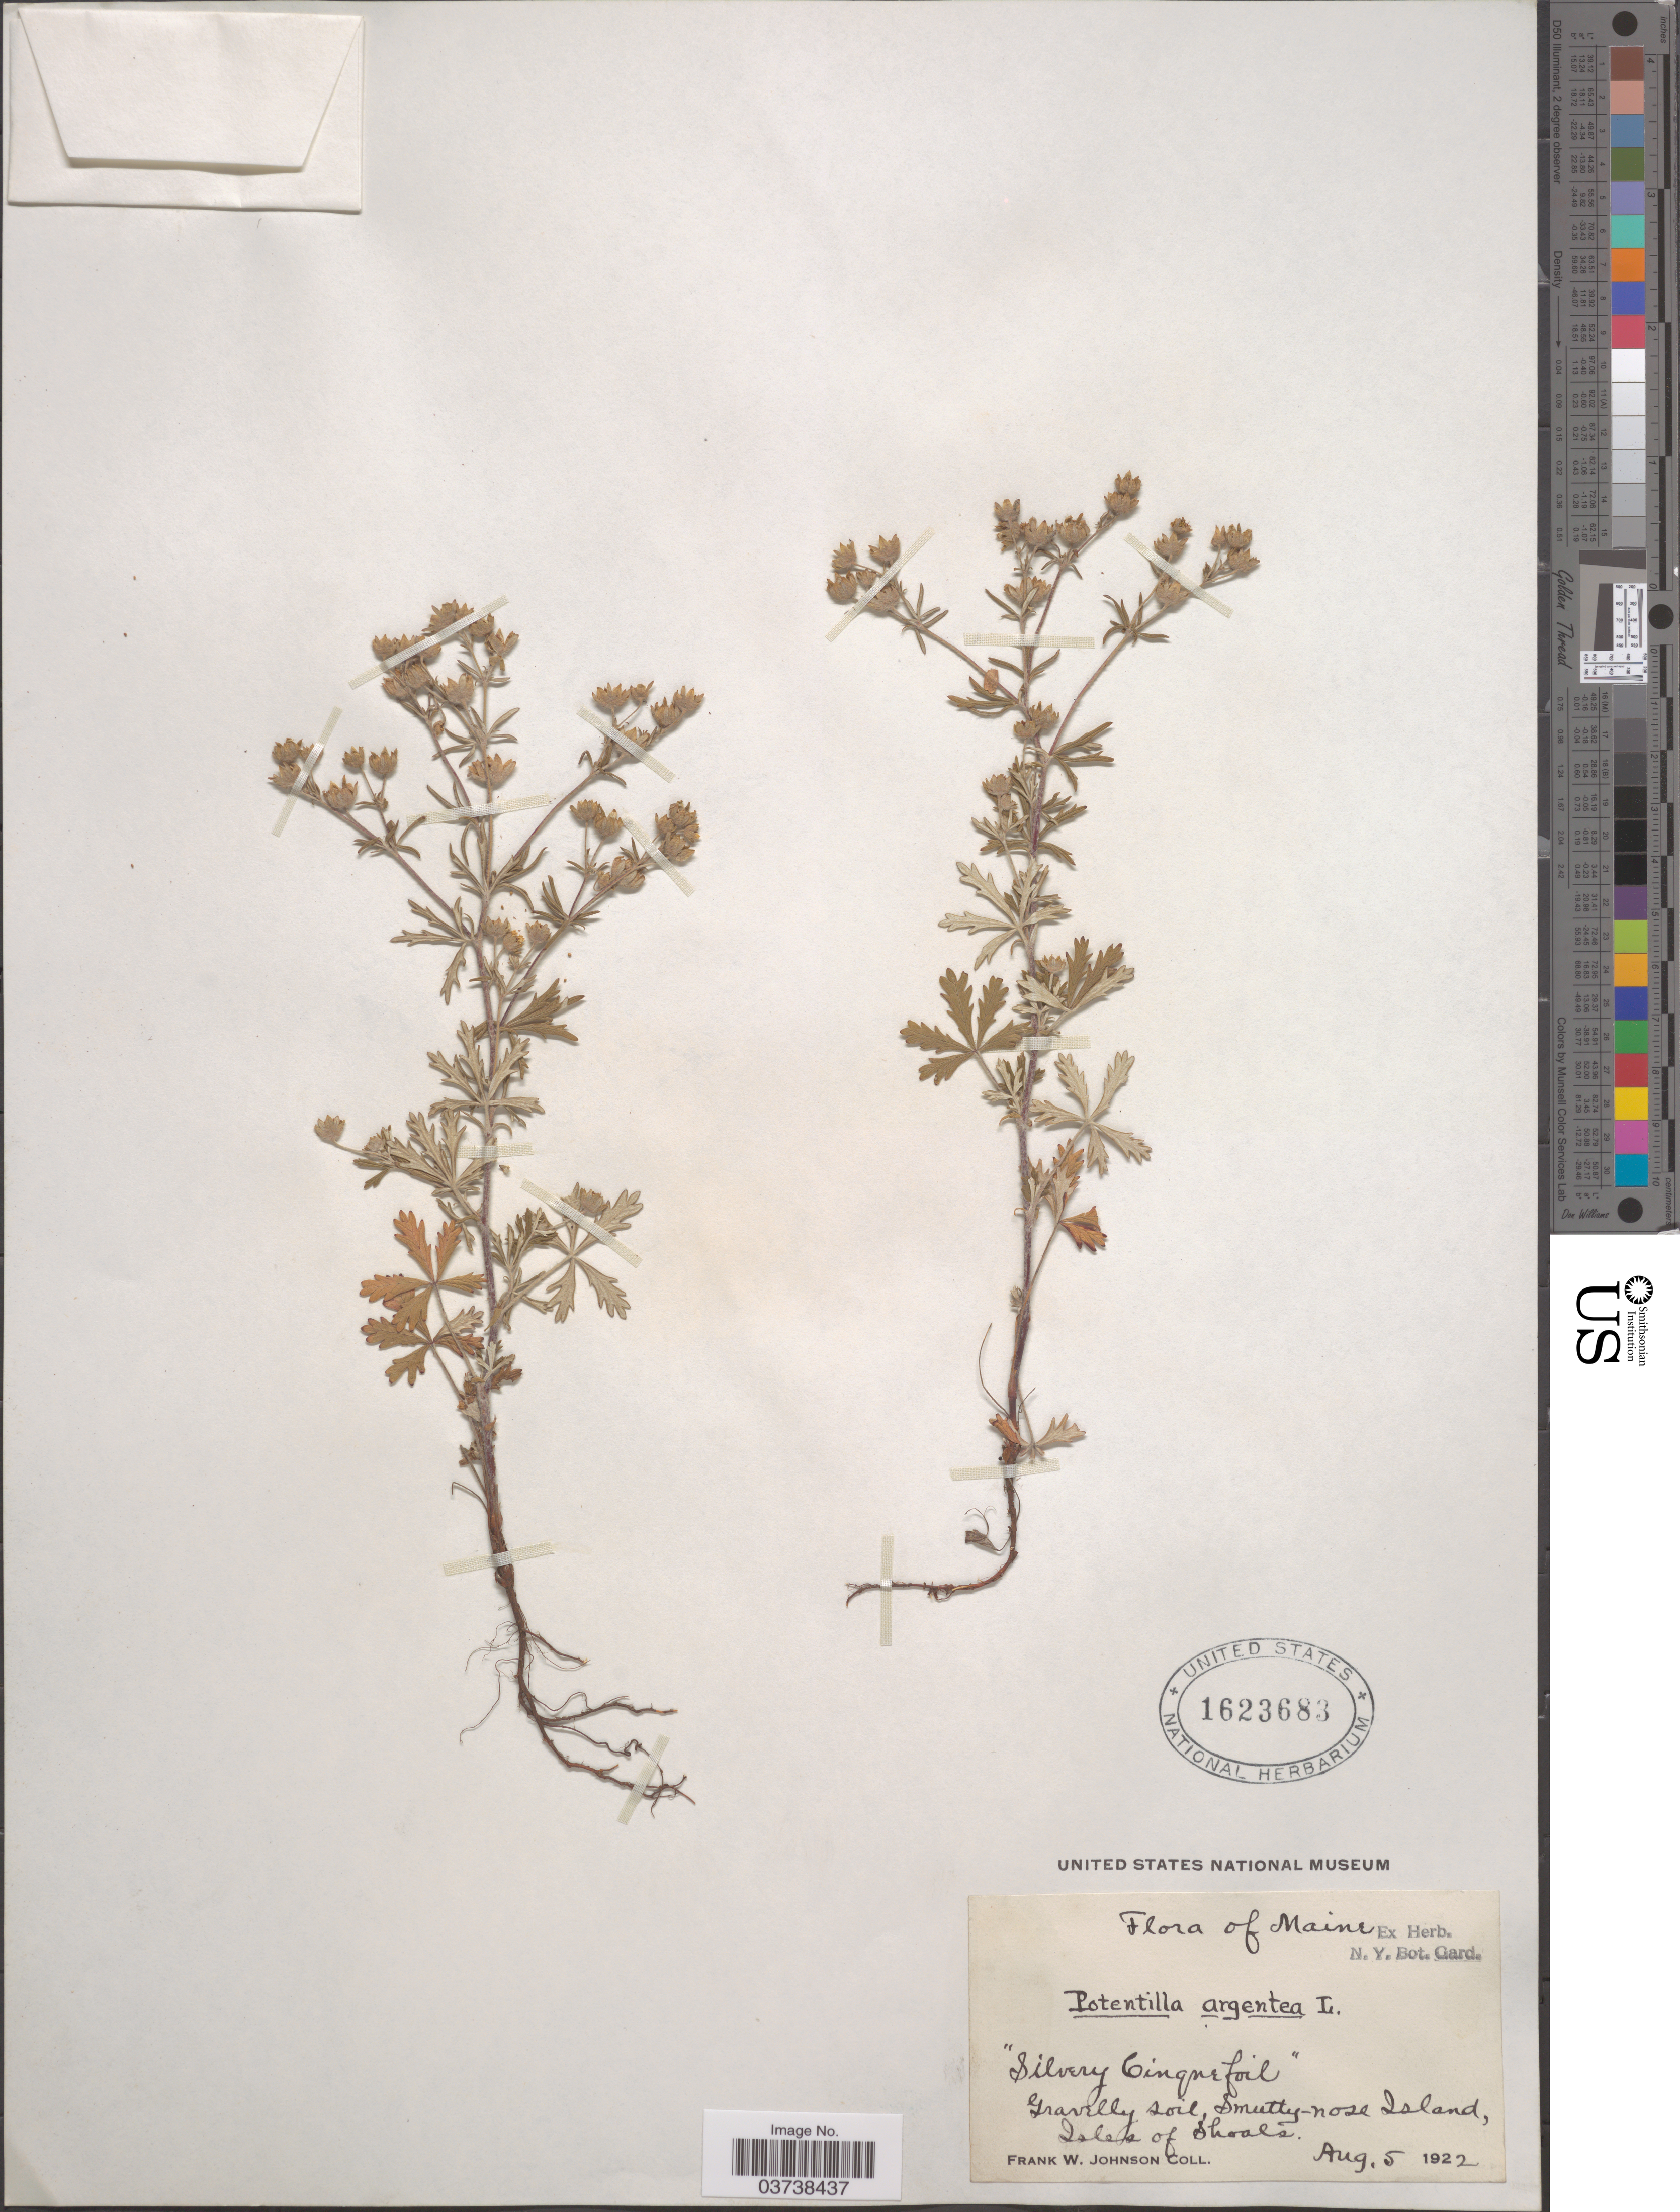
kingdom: Plantae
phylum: Tracheophyta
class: Magnoliopsida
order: Rosales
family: Rosaceae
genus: Potentilla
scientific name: Potentilla argentea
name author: L.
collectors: F. W. Johnson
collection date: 1922-08-05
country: United States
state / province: Maine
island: Smutty-Nose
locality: Gravelly soil, Smutty-nose Island, Isles of Shoals.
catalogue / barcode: US 1623683